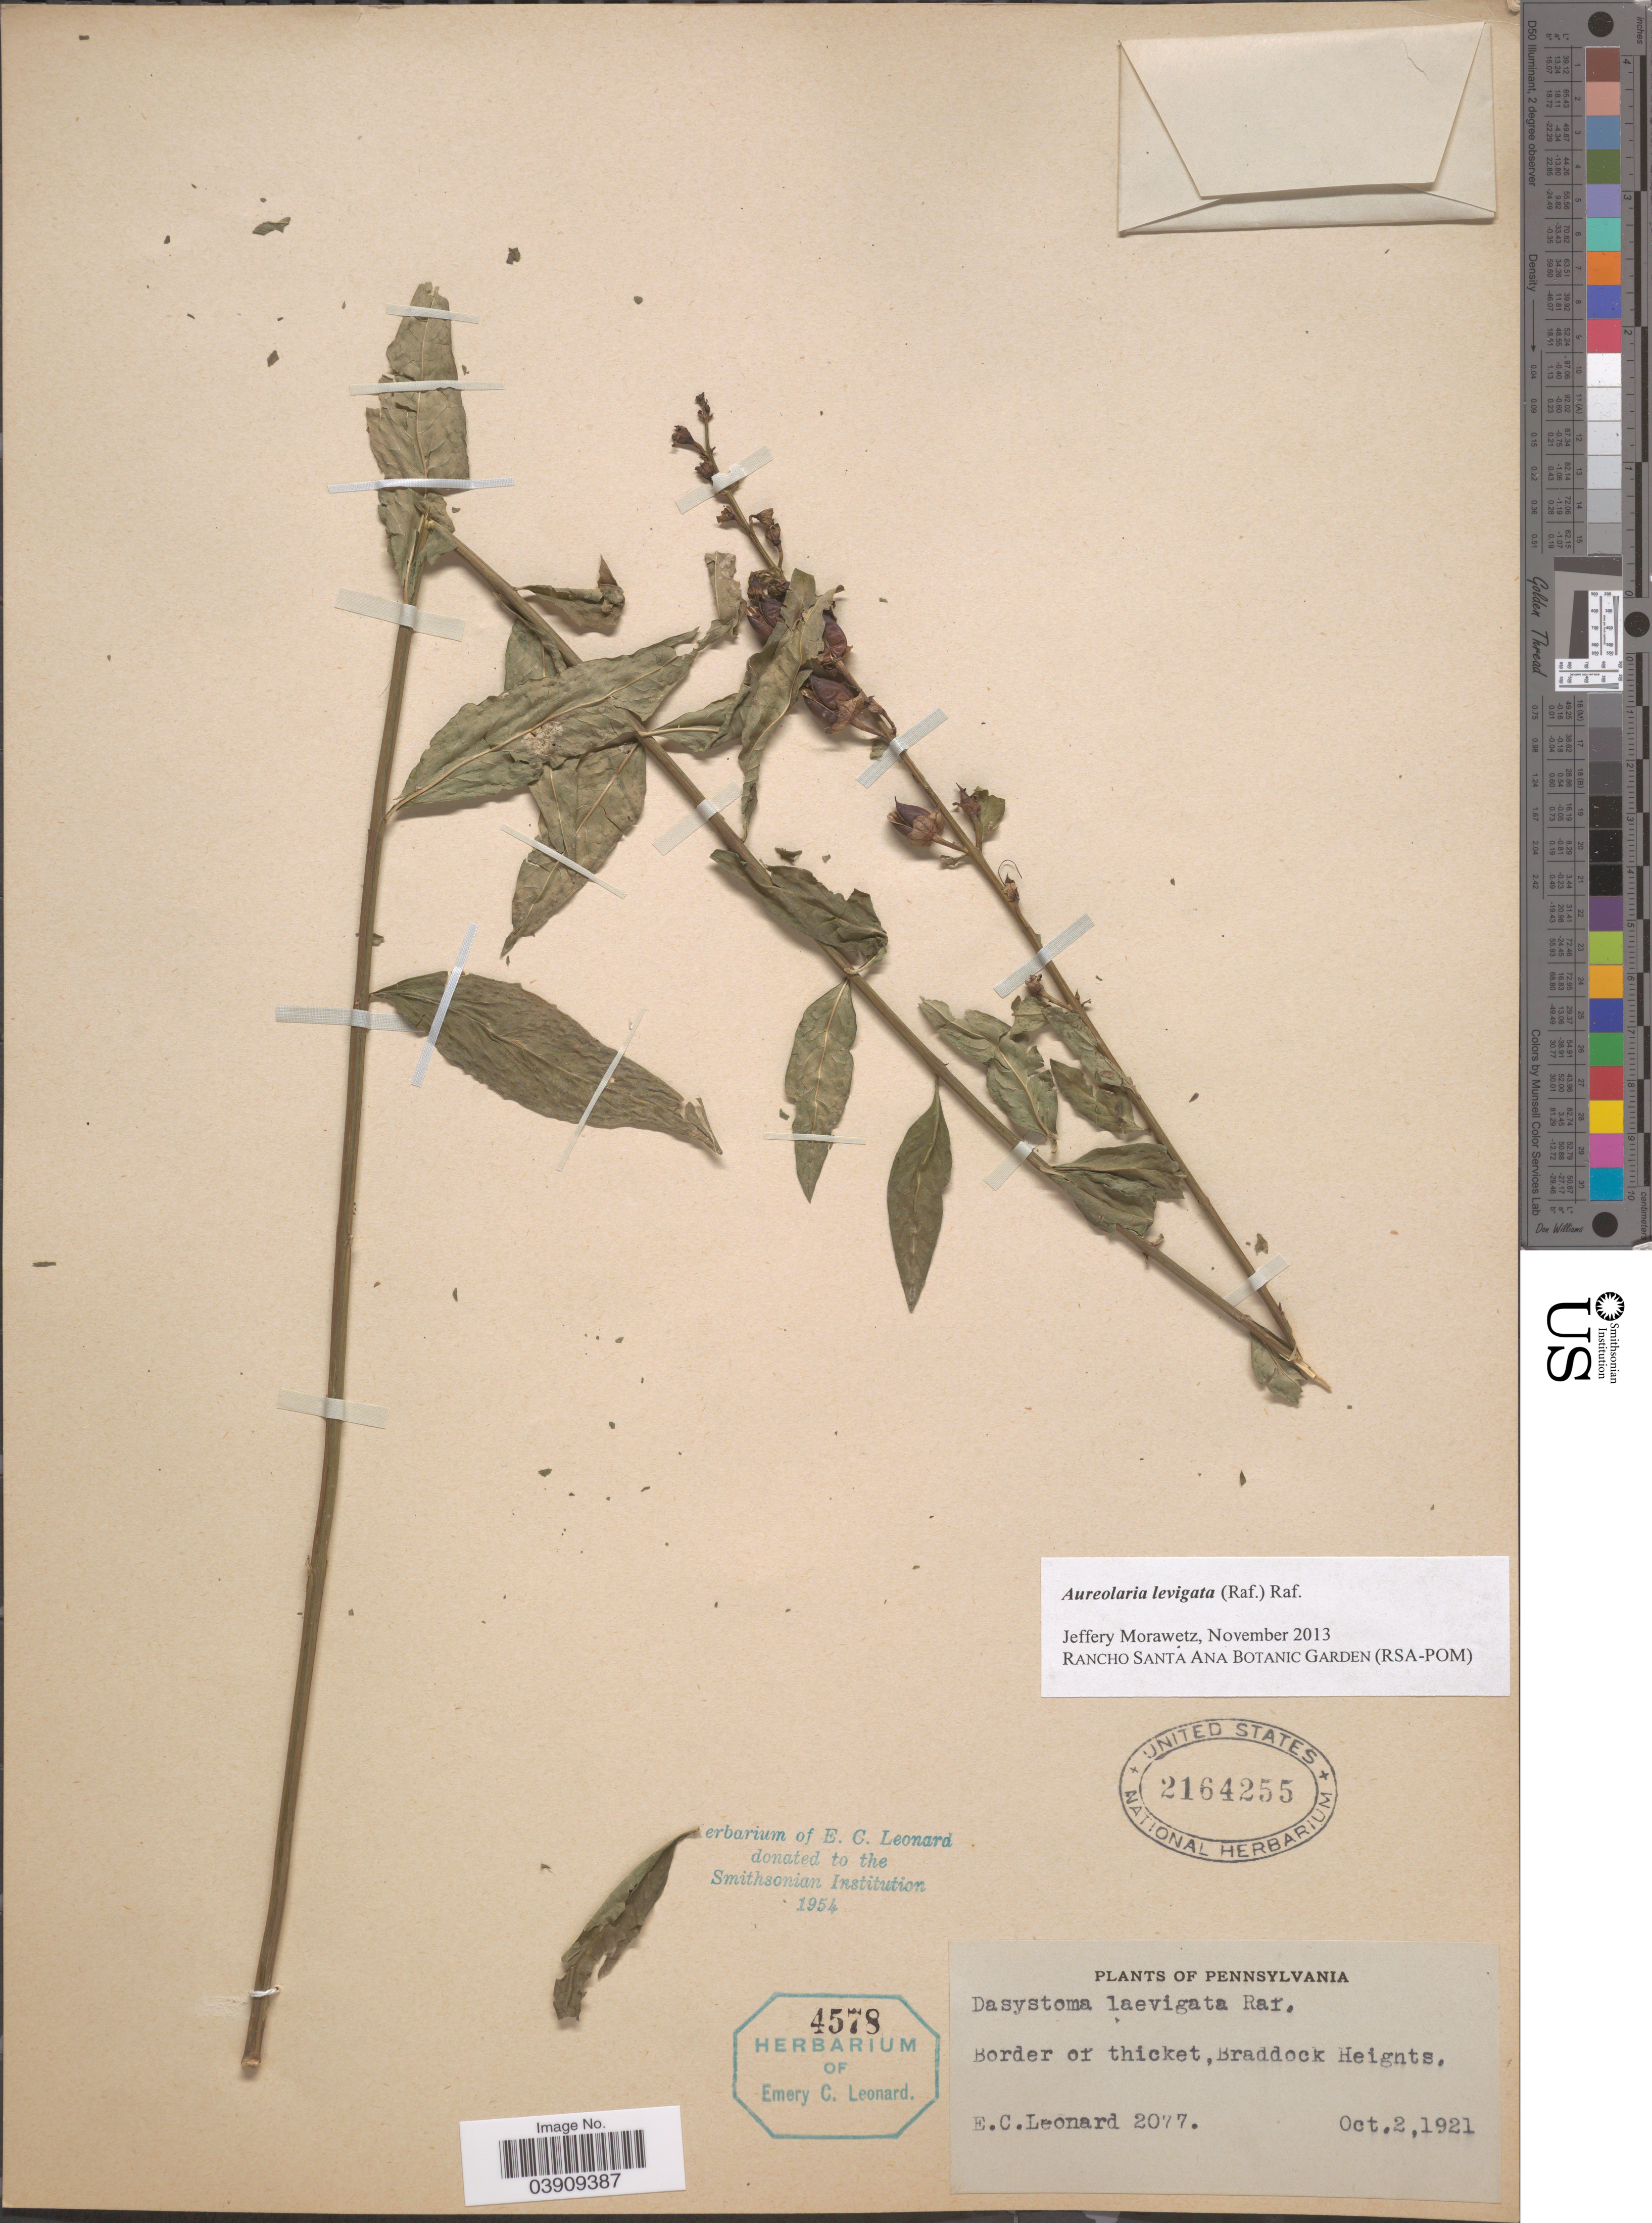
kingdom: Plantae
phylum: Tracheophyta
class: Magnoliopsida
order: Lamiales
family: Orobanchaceae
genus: Aureolaria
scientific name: Aureolaria laevigata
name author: (Raf.) Raf.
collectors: E. C. Leonard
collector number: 2077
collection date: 1921-10-02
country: United States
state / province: Pennsylvania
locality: Border of thicket, Braddock Heights.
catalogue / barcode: US 2164255